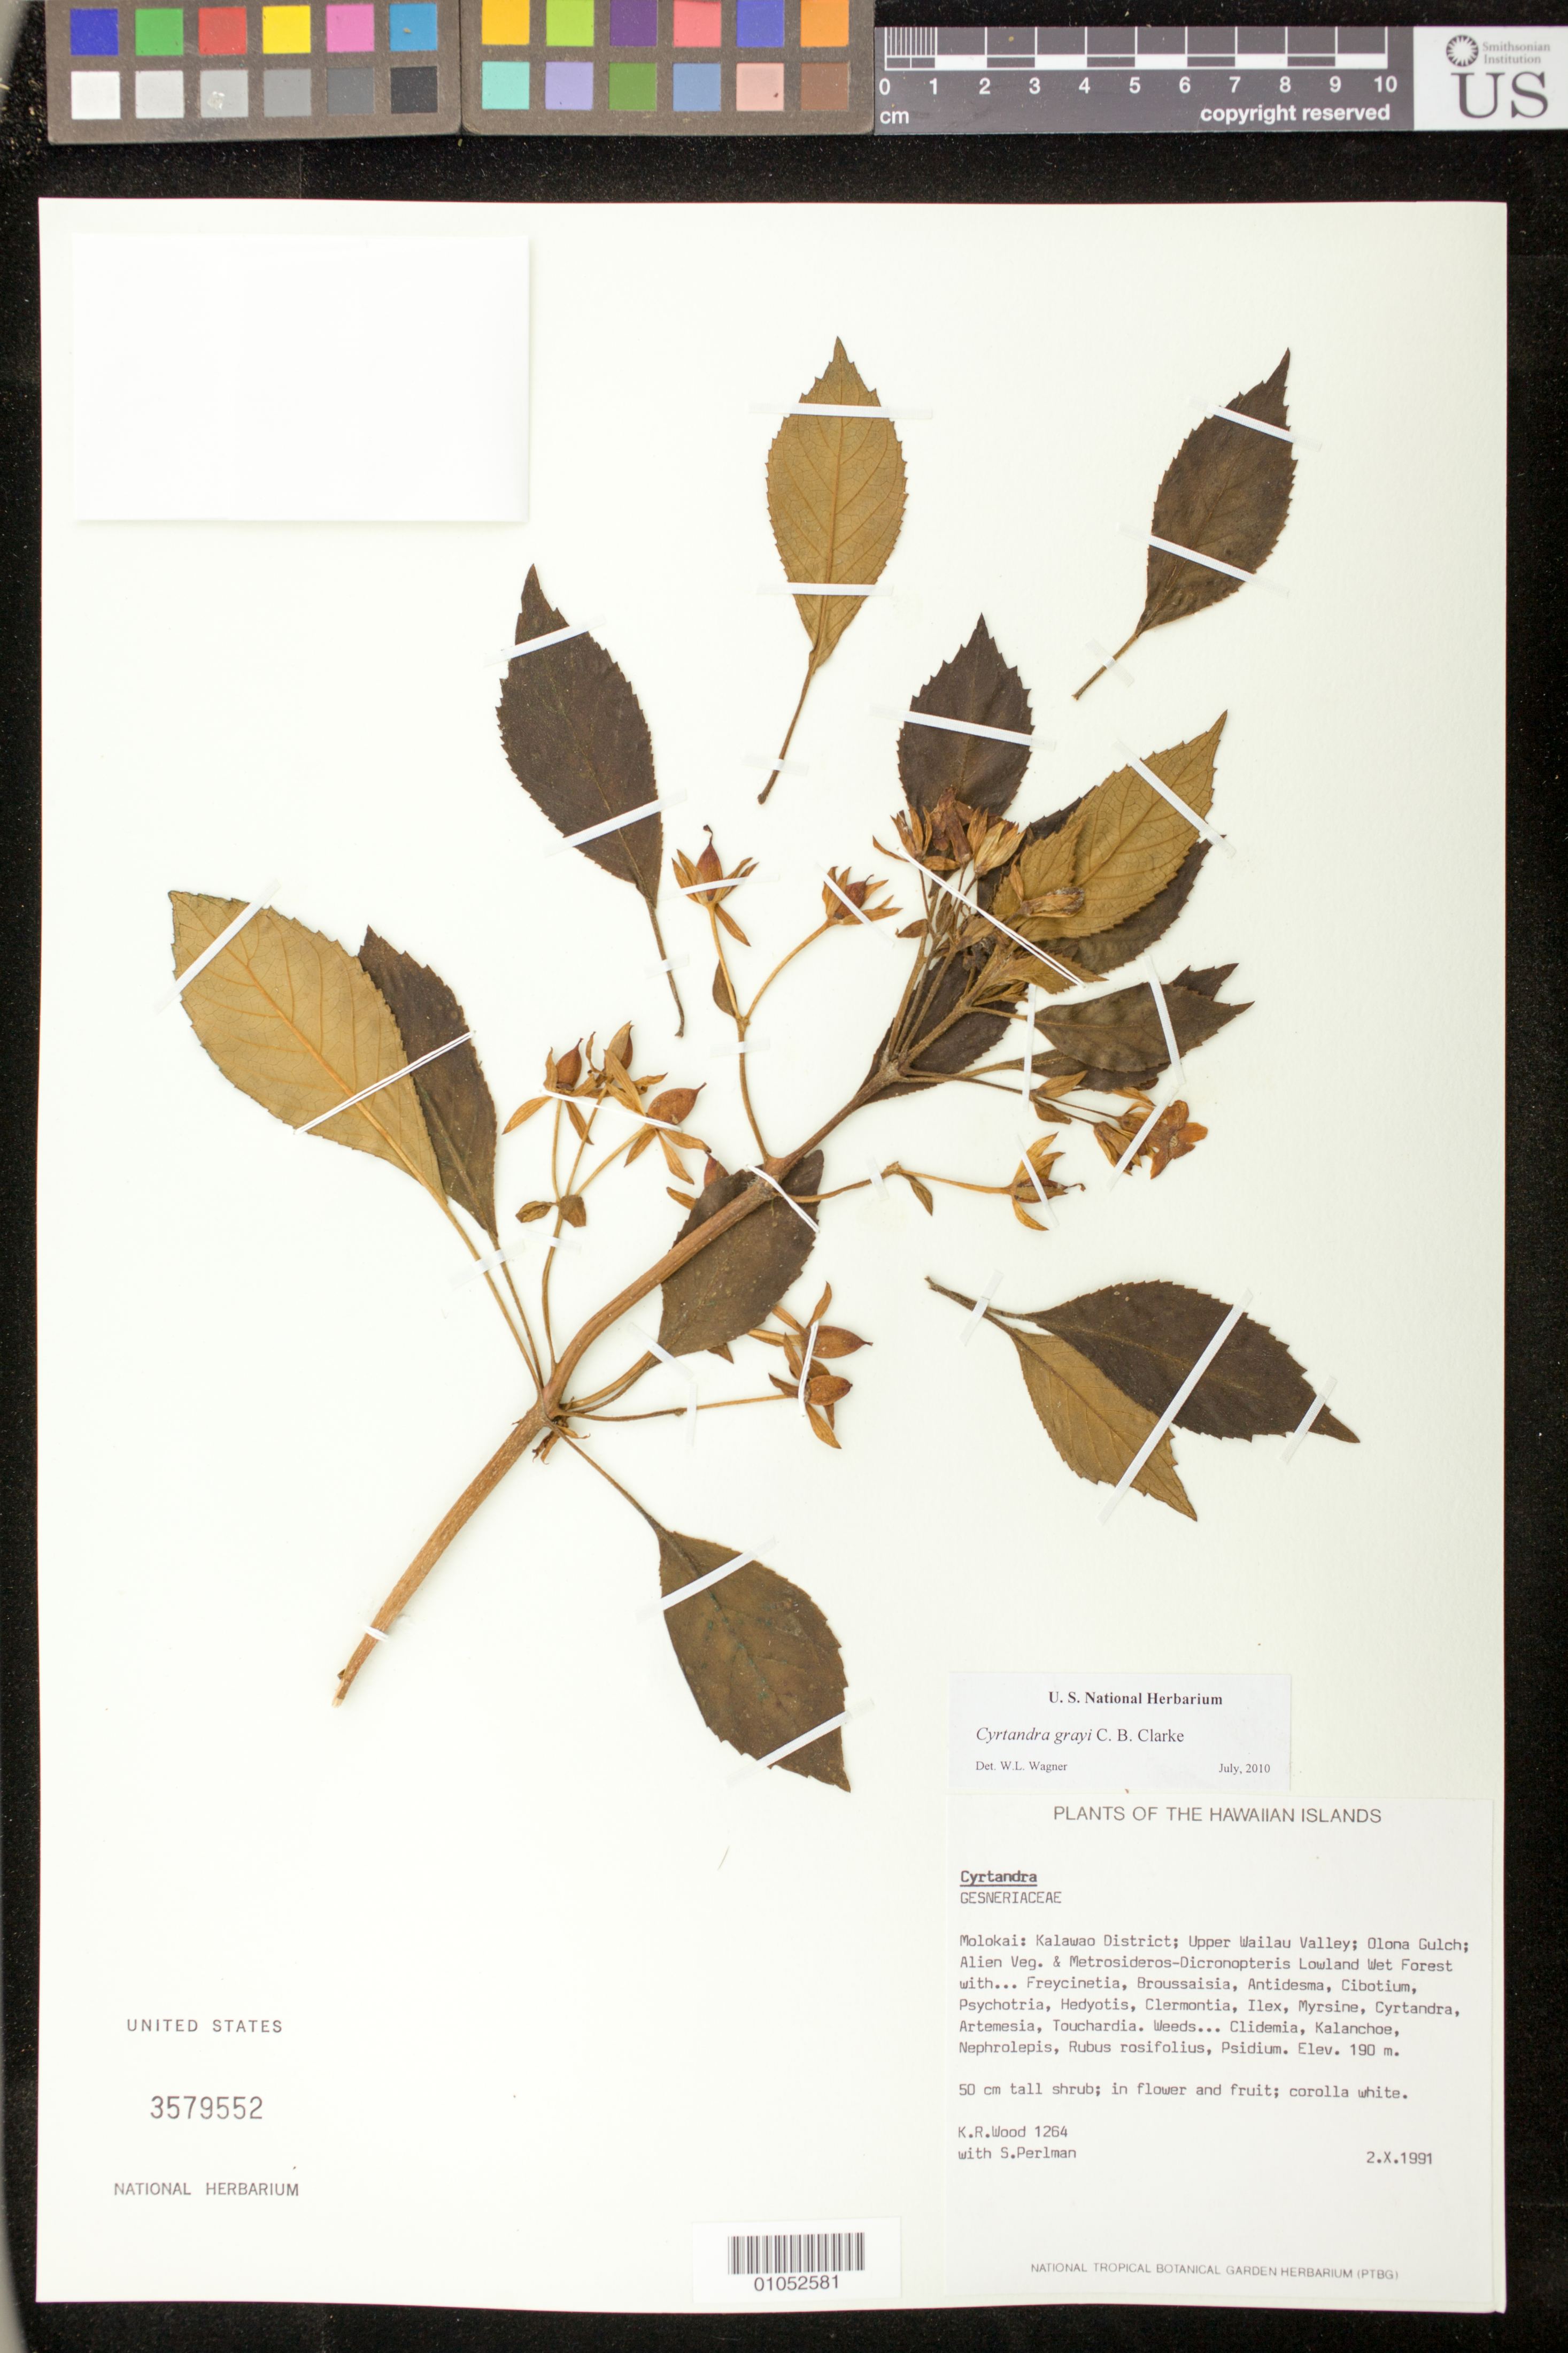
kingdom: Plantae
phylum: Tracheophyta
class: Magnoliopsida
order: Lamiales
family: Gesneriaceae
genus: Cyrtandra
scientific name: Cyrtandra grayi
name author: C.B. Clarke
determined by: Wagner, W. L., (BOT), Smithsonian Institution - National Museum of Natural History (UNITED STATES)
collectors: K. R. Wood & S. P. Perlman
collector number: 1264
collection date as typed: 2 Oct 1991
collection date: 1991-10-02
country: United States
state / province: Hawaii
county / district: Maui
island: Moloka'i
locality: Kalawao District, Upper Wailau Valley; Olona Gulch.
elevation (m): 190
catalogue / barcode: US 3579552